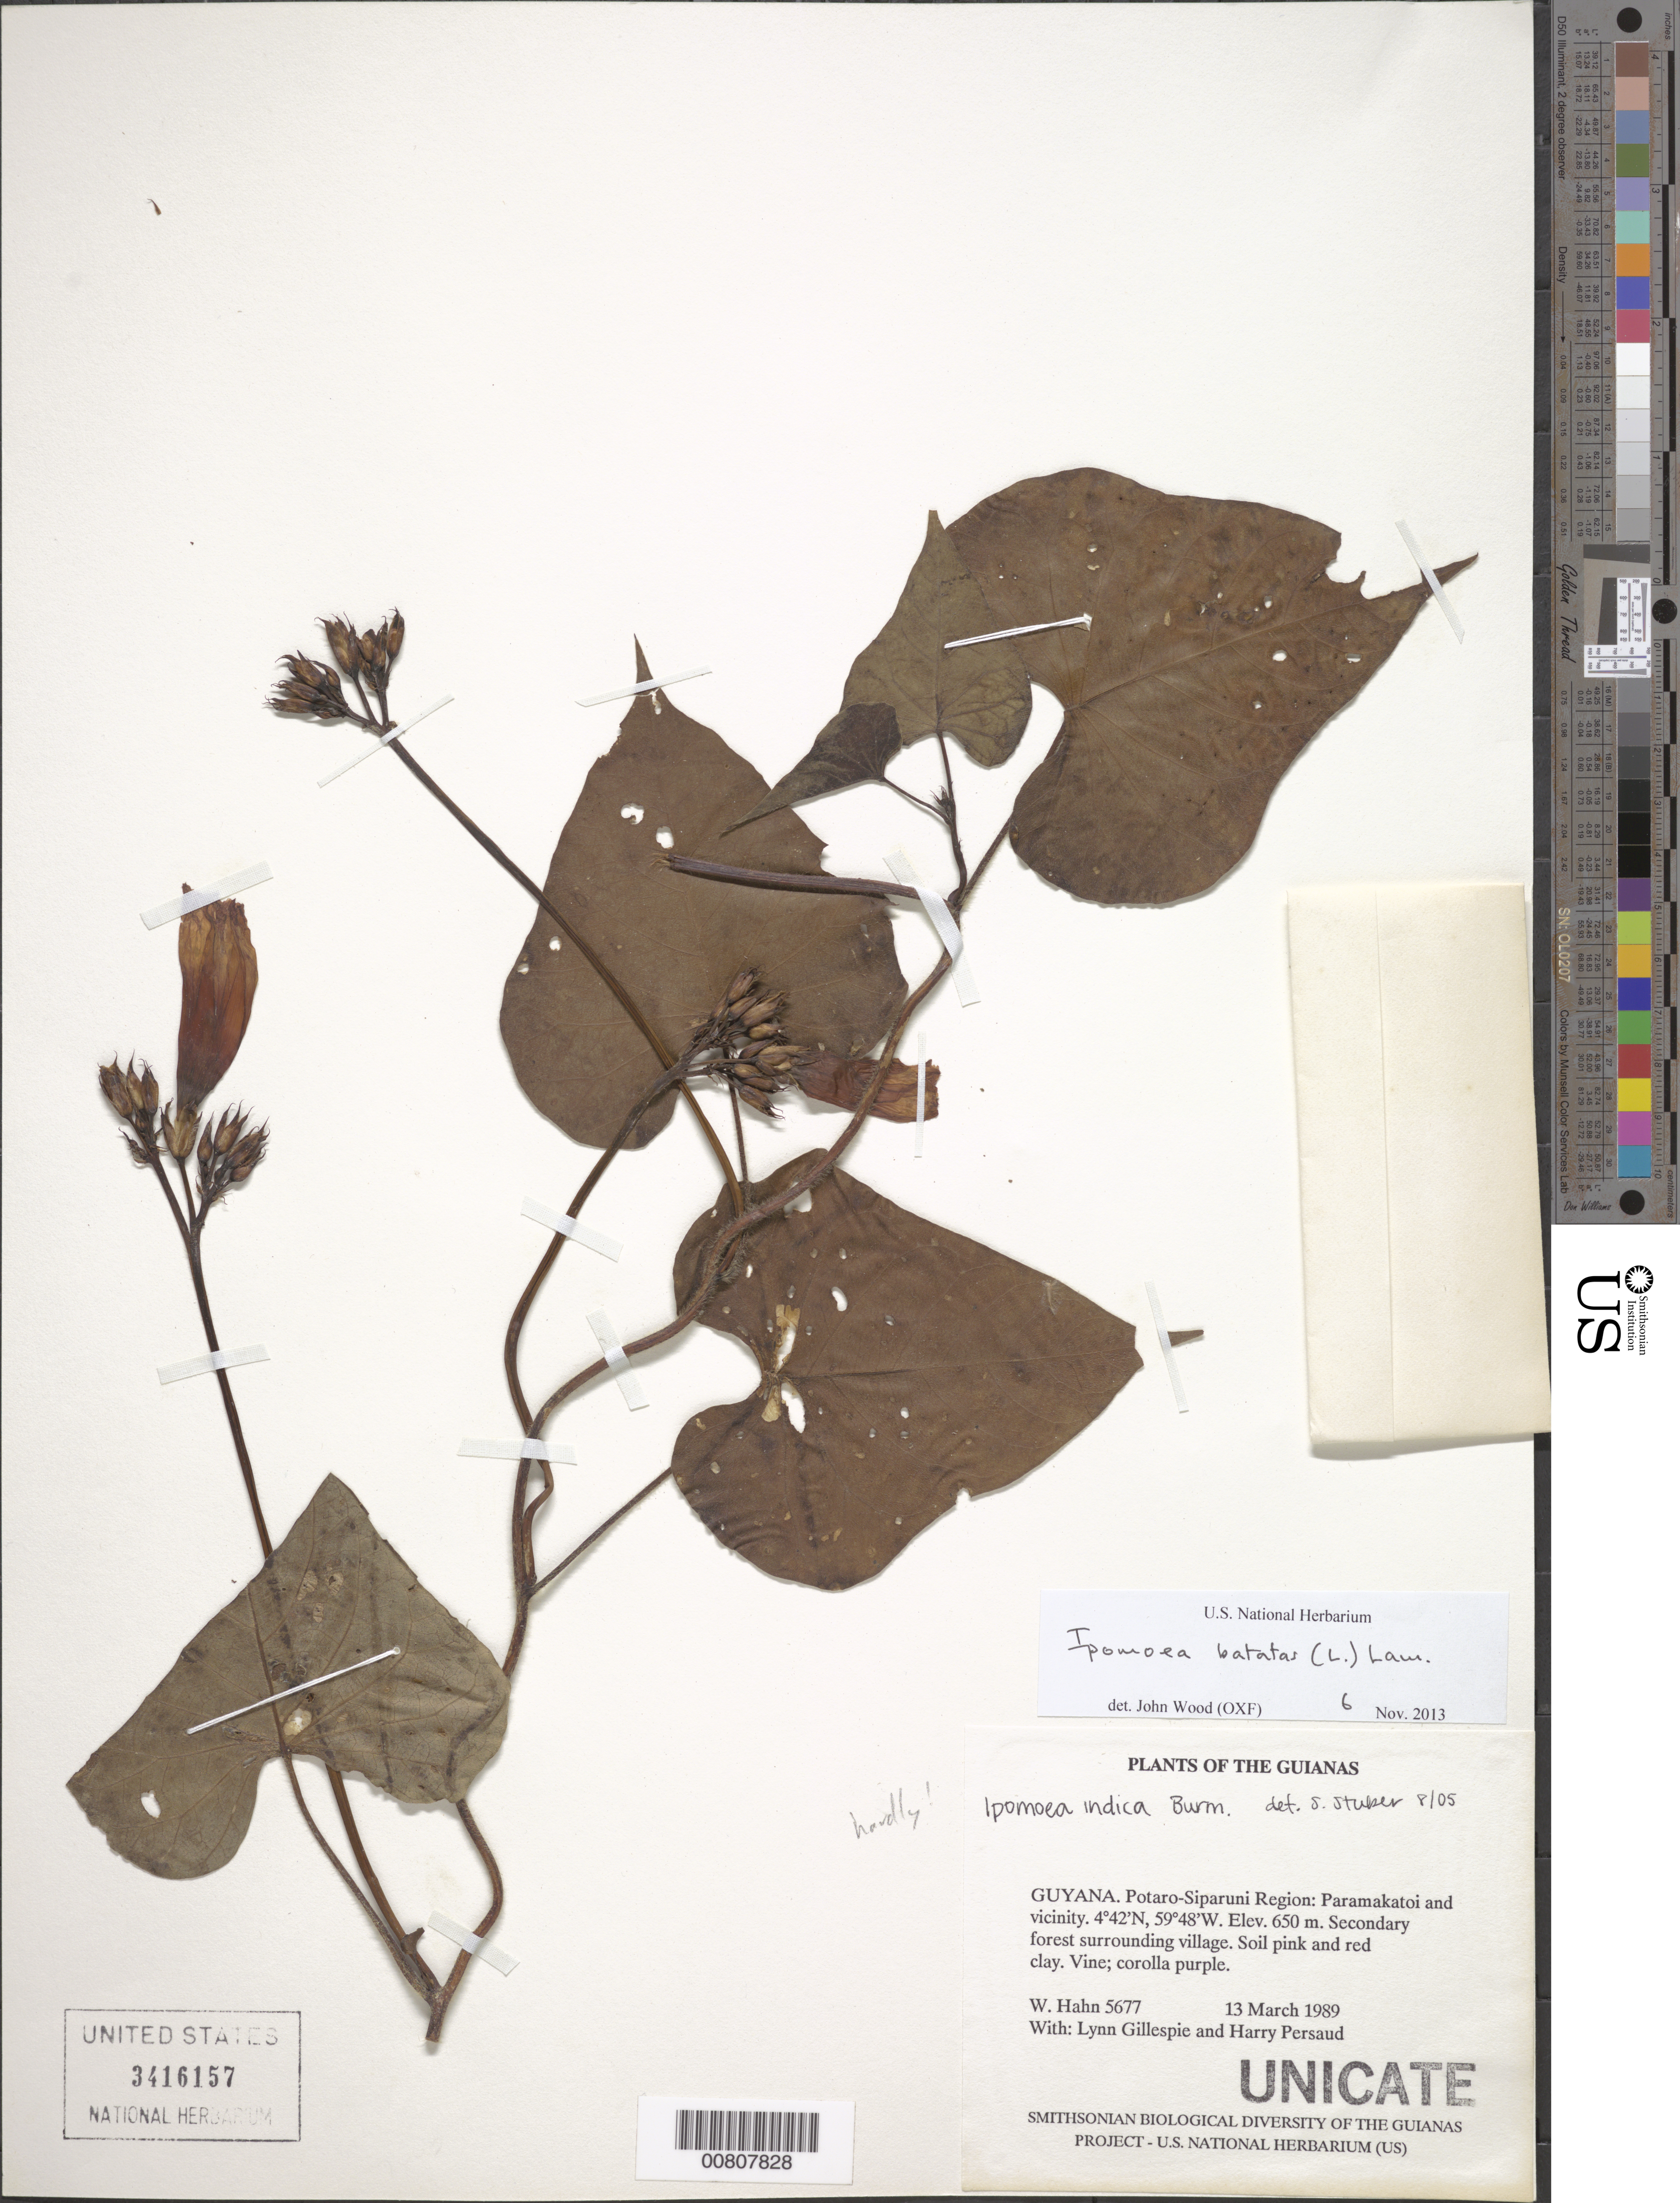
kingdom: Plantae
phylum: Tracheophyta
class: Magnoliopsida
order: Solanales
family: Convolvulaceae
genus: Ipomoea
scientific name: Ipomoea indica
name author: (Burm.) Merr.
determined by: Stuber, S.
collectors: W. Hahn, L. J. Gillespie & H. Persaud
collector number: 5677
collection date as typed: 13 March 1989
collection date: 1989-03-13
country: Guyana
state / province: Potaro-Siparuni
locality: Paramakatoi and vicinity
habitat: Secondary forest surrounding village. Soil pink and red clay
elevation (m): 650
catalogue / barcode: US 3416157